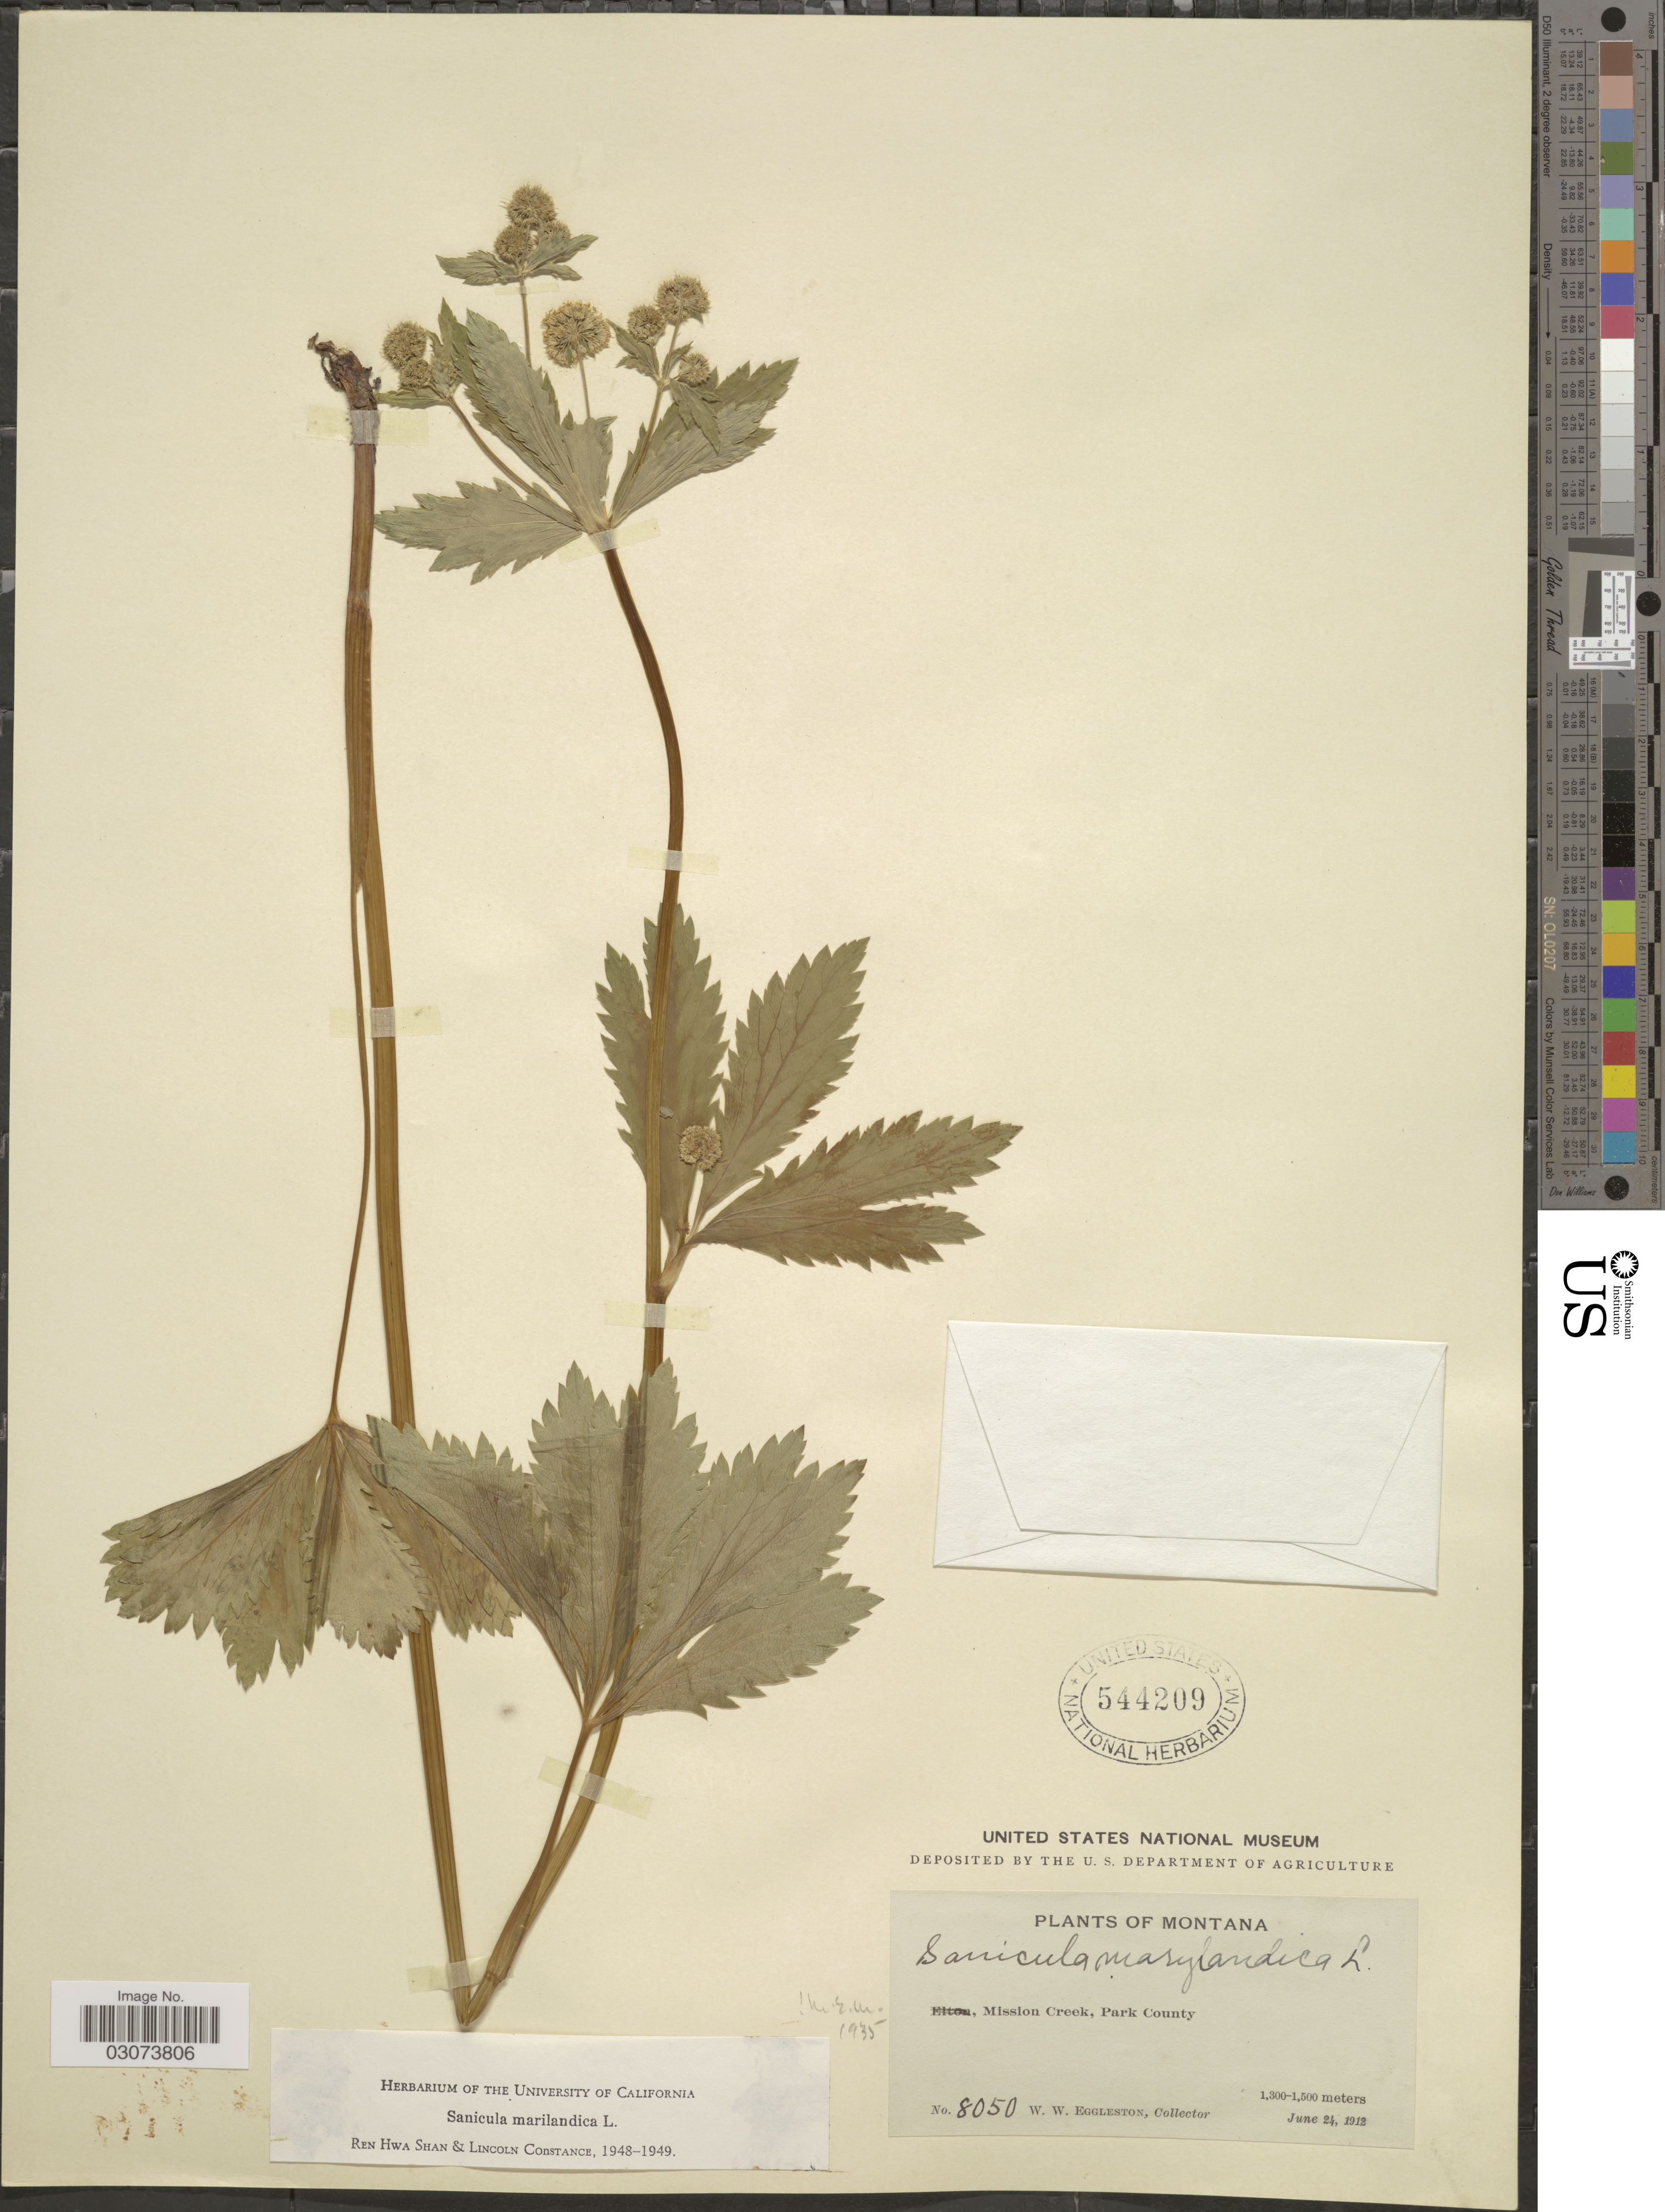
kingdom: Plantae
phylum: Tracheophyta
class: Magnoliopsida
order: Apiales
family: Apiaceae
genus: Sanicula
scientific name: Sanicula marilandica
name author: L.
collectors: W. W. Eggleston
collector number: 8050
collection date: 1912-06-24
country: United States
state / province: Montana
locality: Mission Creek, Park County.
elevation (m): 1300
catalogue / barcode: US 544209